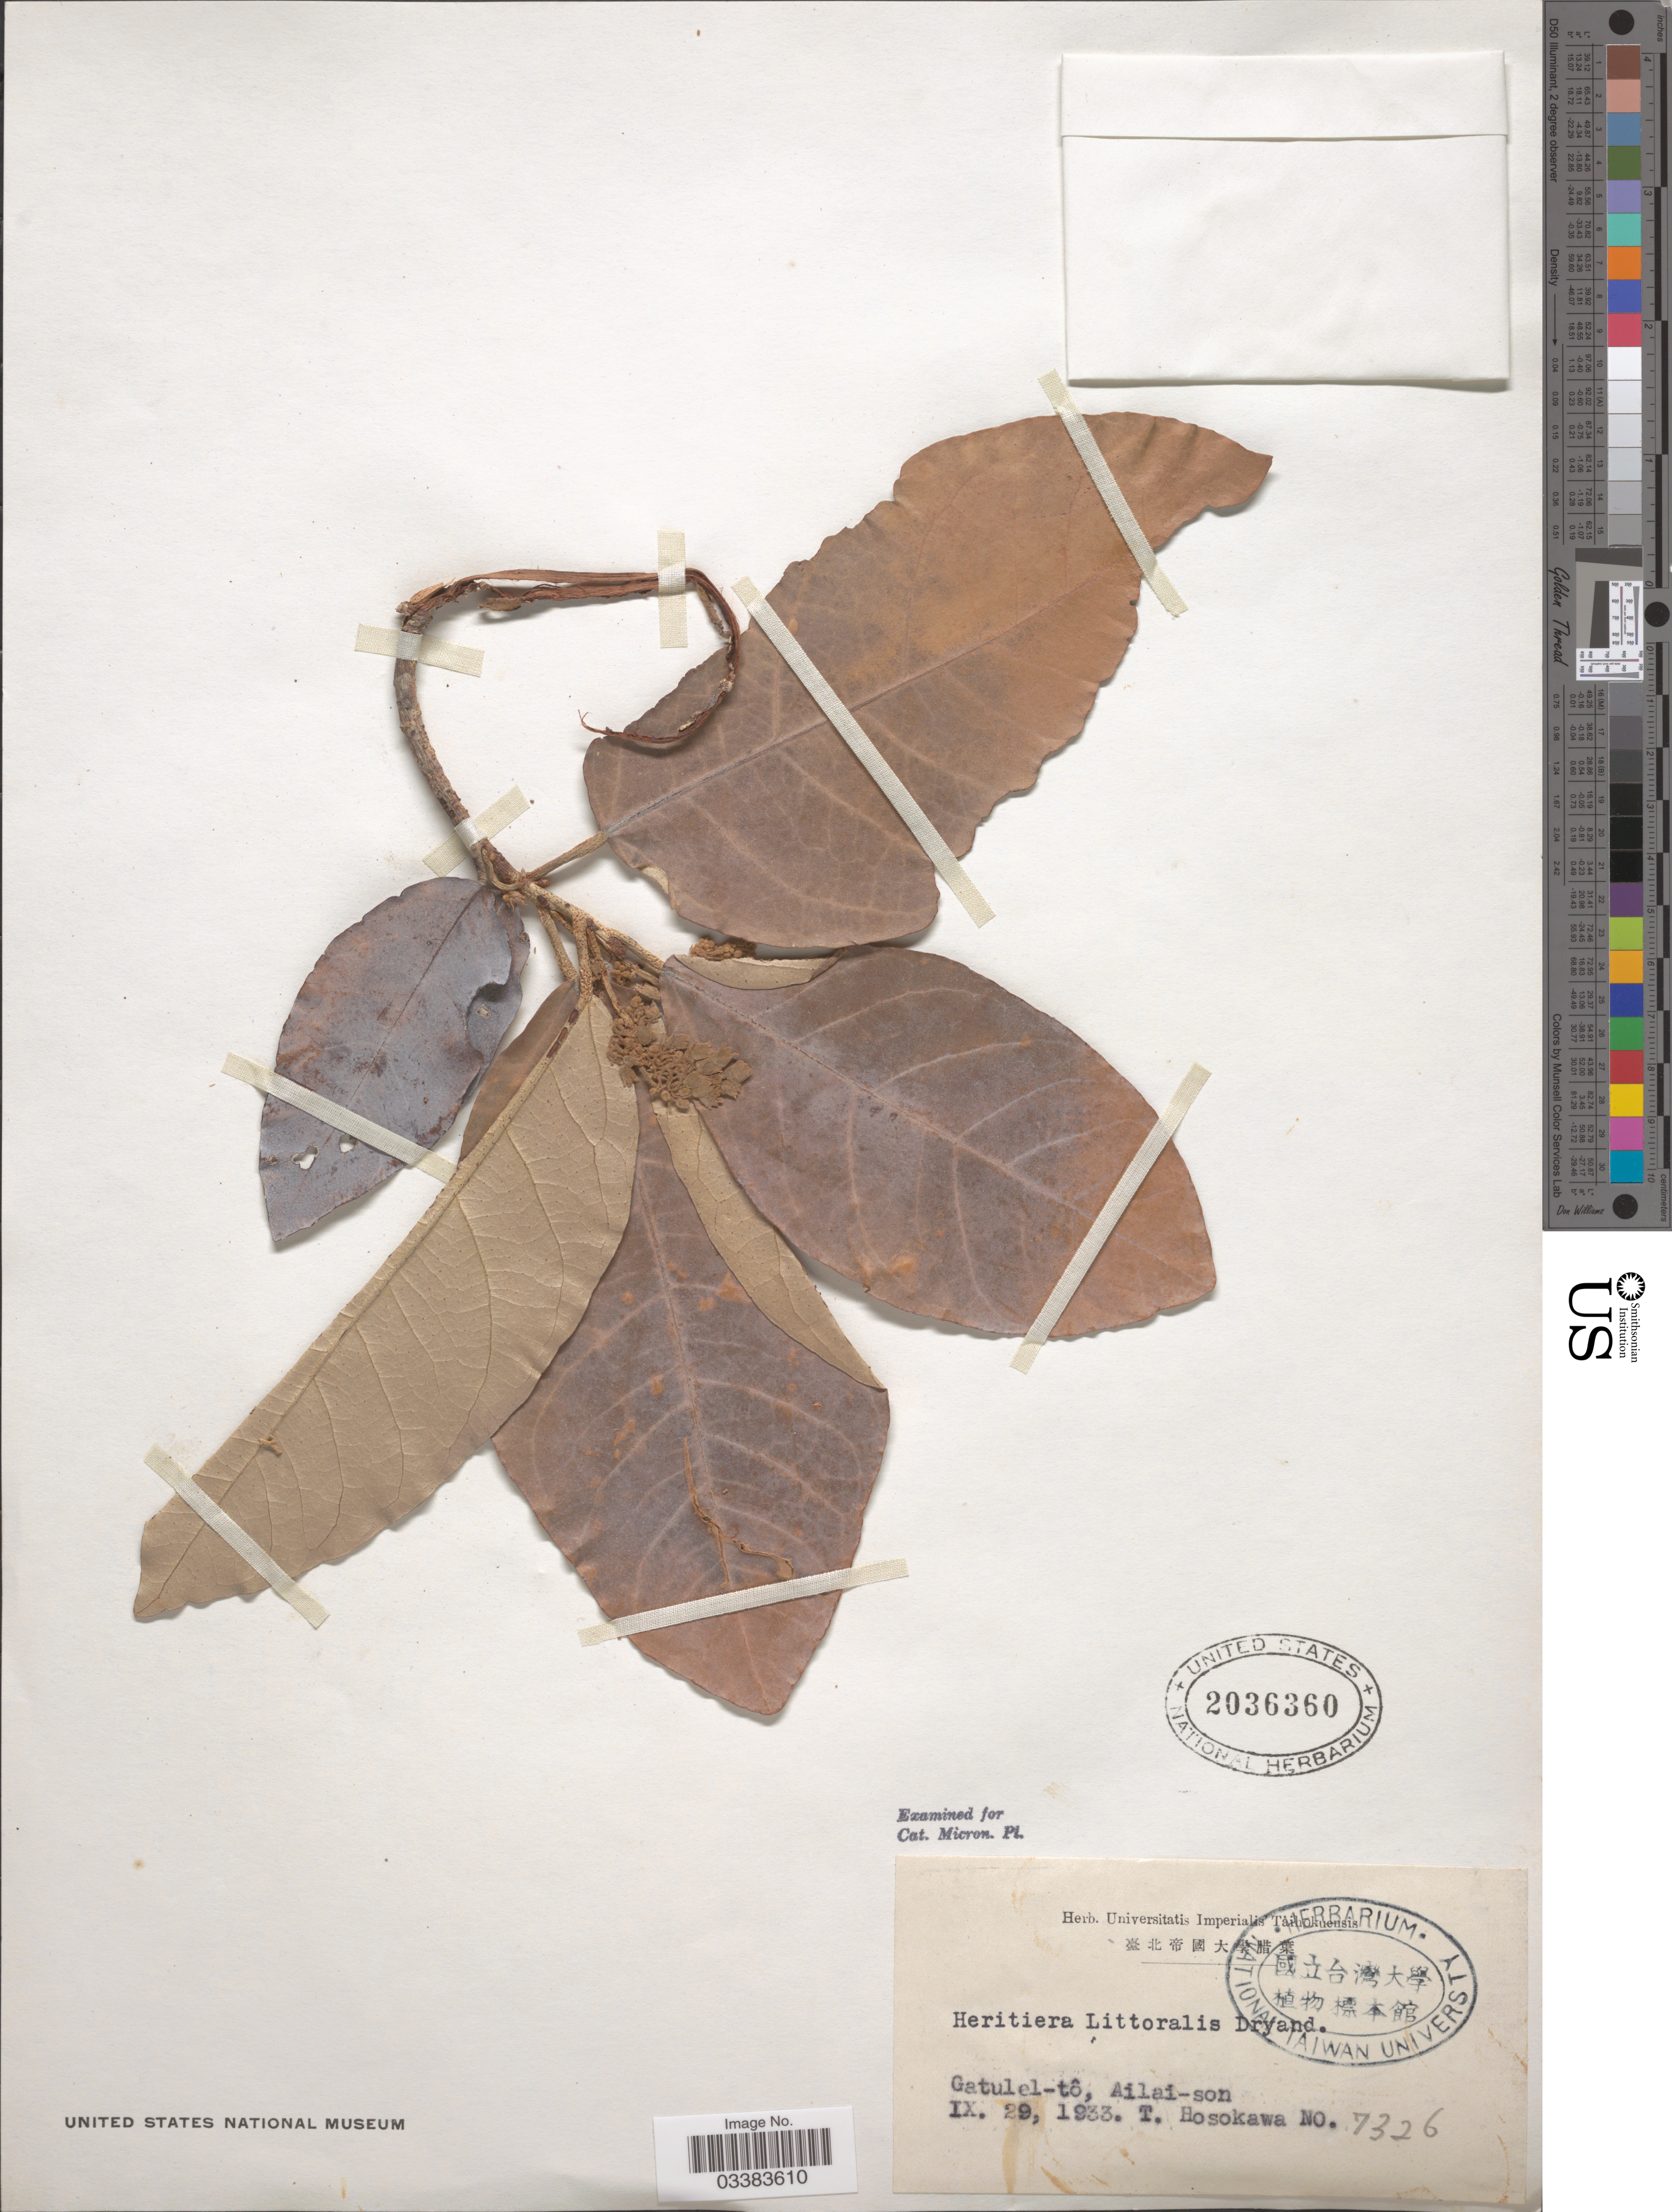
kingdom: Plantae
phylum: Tracheophyta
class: Magnoliopsida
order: Malvales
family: Malvaceae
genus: Heritiera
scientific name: Heritiera littoralis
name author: Aiton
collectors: T. Hosokawa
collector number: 7326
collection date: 1933-09-29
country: Palau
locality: Gatulel-tô, Ailai-son. [unsure placement]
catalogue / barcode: US 2036360